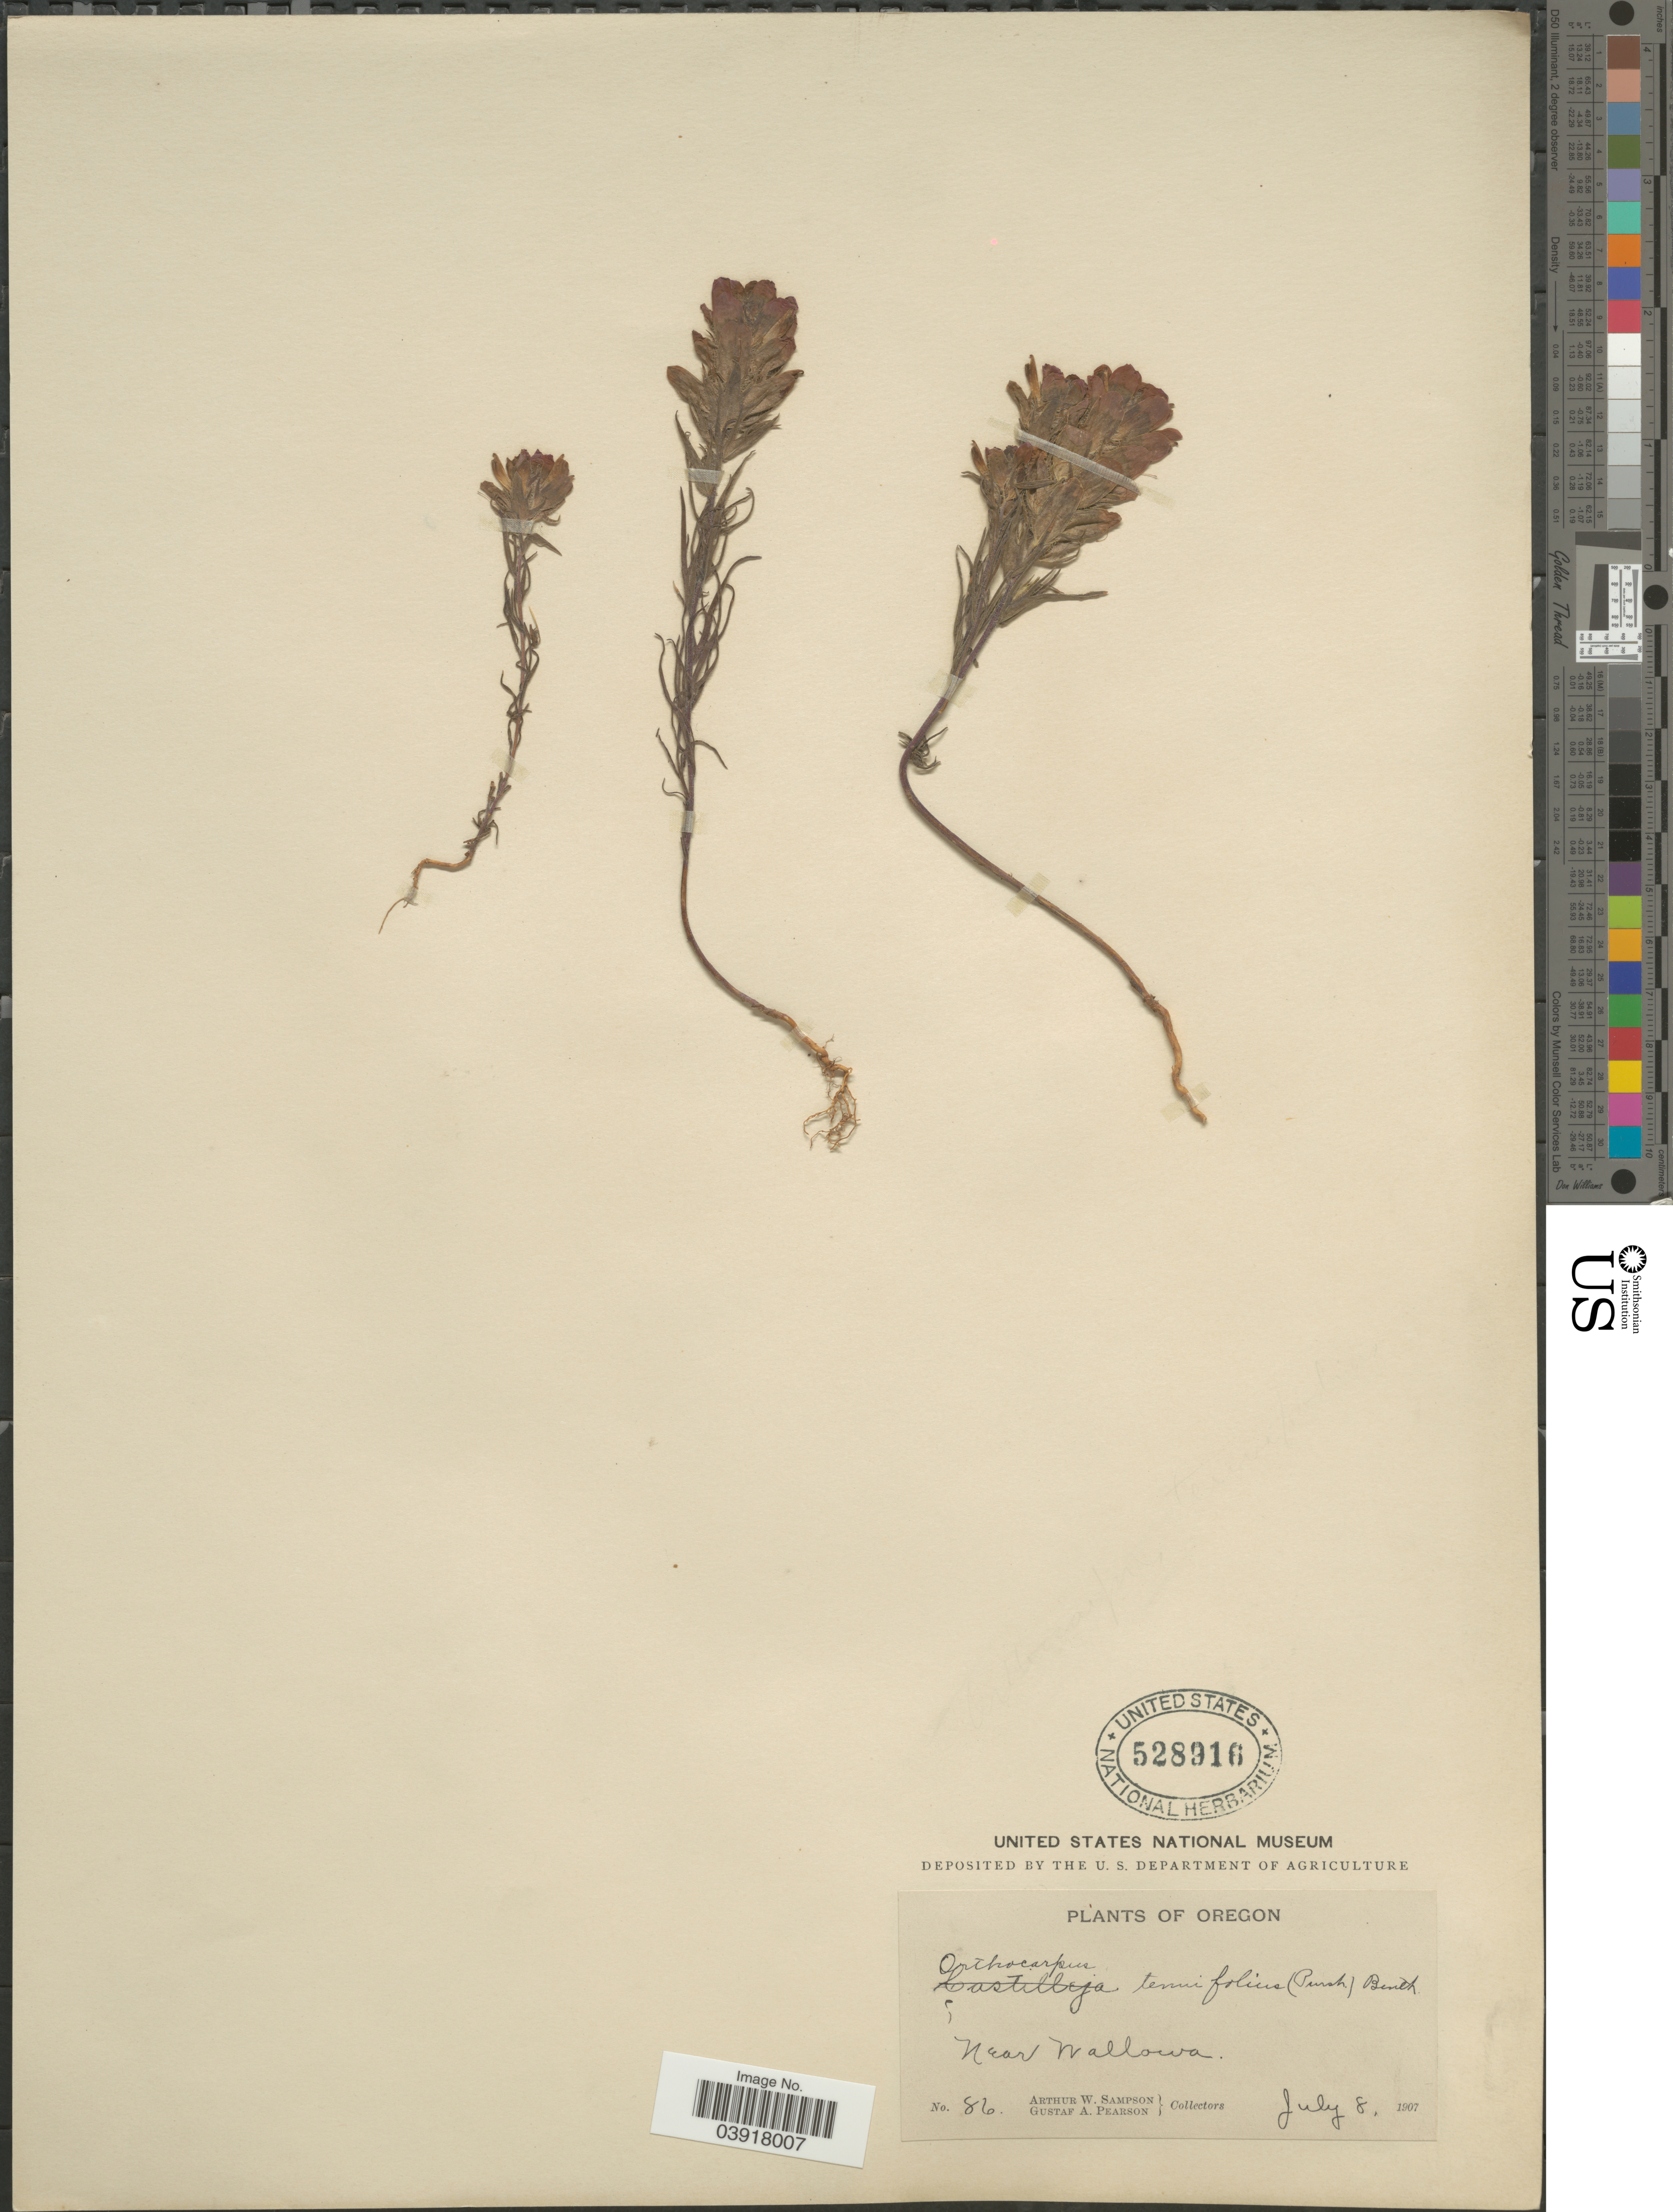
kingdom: Plantae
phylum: Tracheophyta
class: Magnoliopsida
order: Lamiales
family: Orobanchaceae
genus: Orthocarpus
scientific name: Orthocarpus tenuifolius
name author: (Pursh) Benth.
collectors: A. Sampson & G. Pearson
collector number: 86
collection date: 1907-07-08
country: United States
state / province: Oregon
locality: Near Wallowa.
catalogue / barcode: US 528916